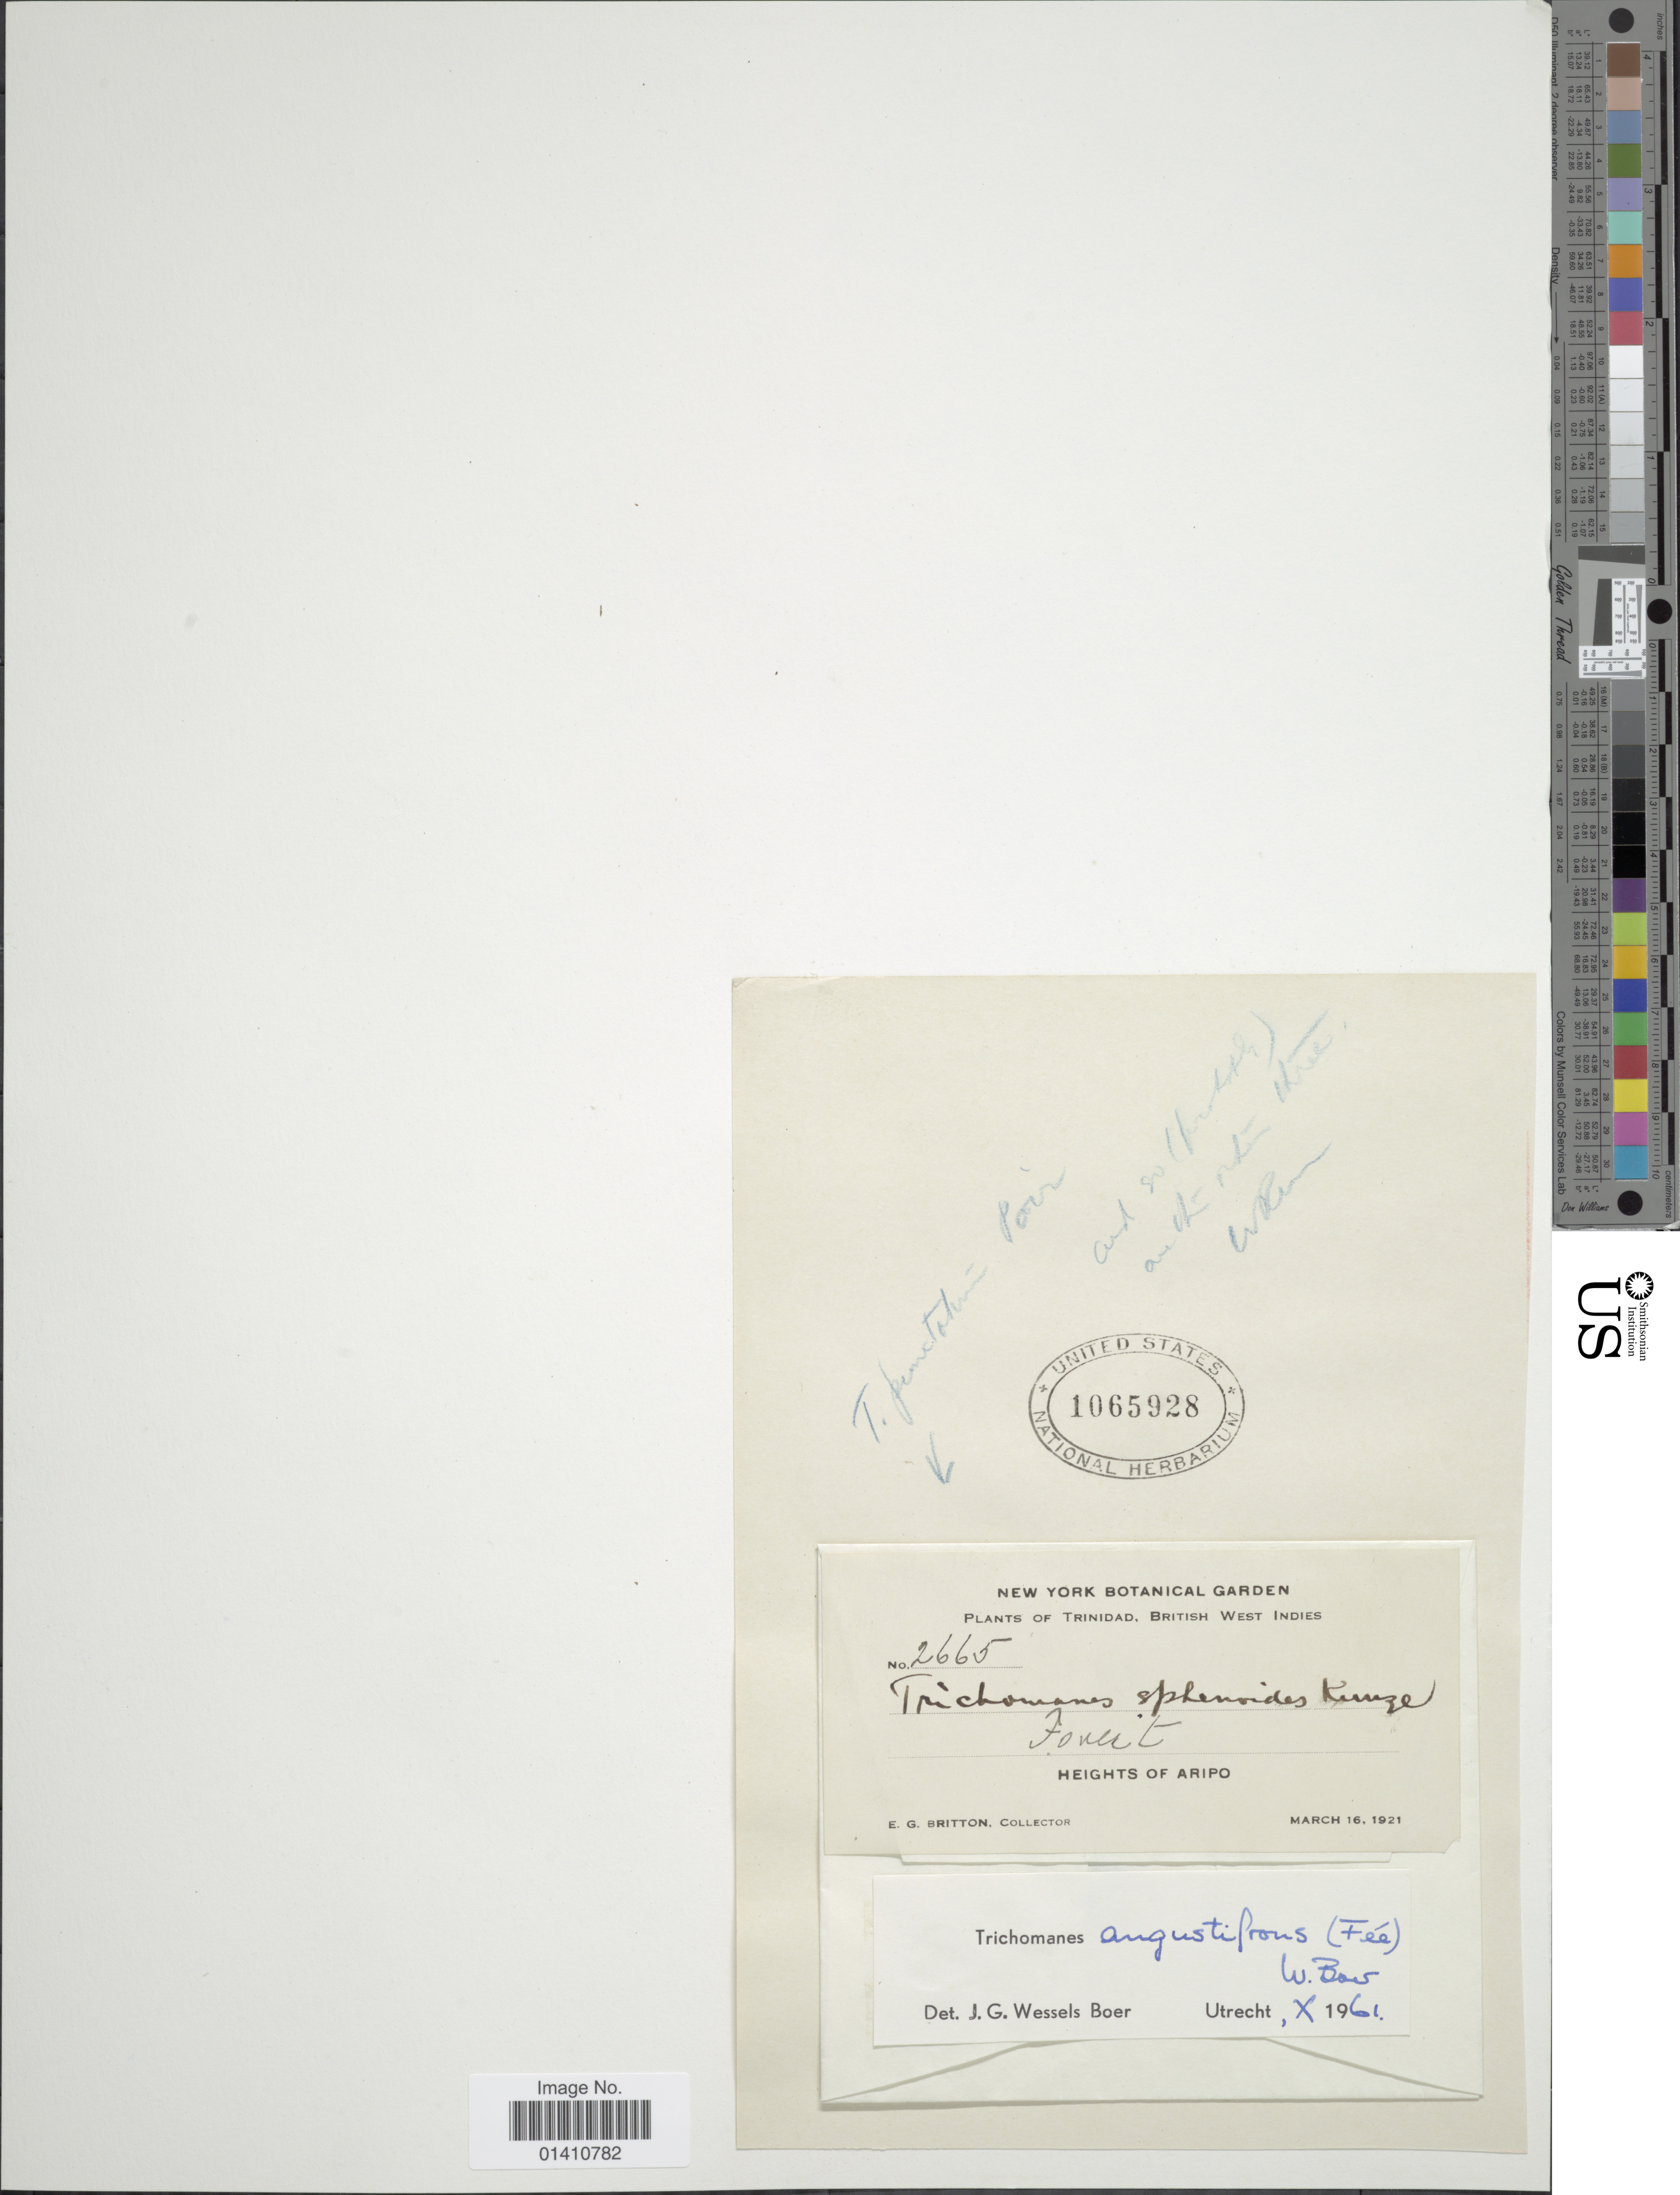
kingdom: Plantae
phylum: Tracheophyta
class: Polypodiopsida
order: Hymenophyllales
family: Hymenophyllaceae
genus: Didymoglossum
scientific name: Didymoglossum angustifrons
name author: Fée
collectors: E. G. Britton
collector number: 2665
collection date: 1921-03-16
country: Trinidad and Tobago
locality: Trinidad, British West Indies, Heights of Aripo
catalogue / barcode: US 1065928